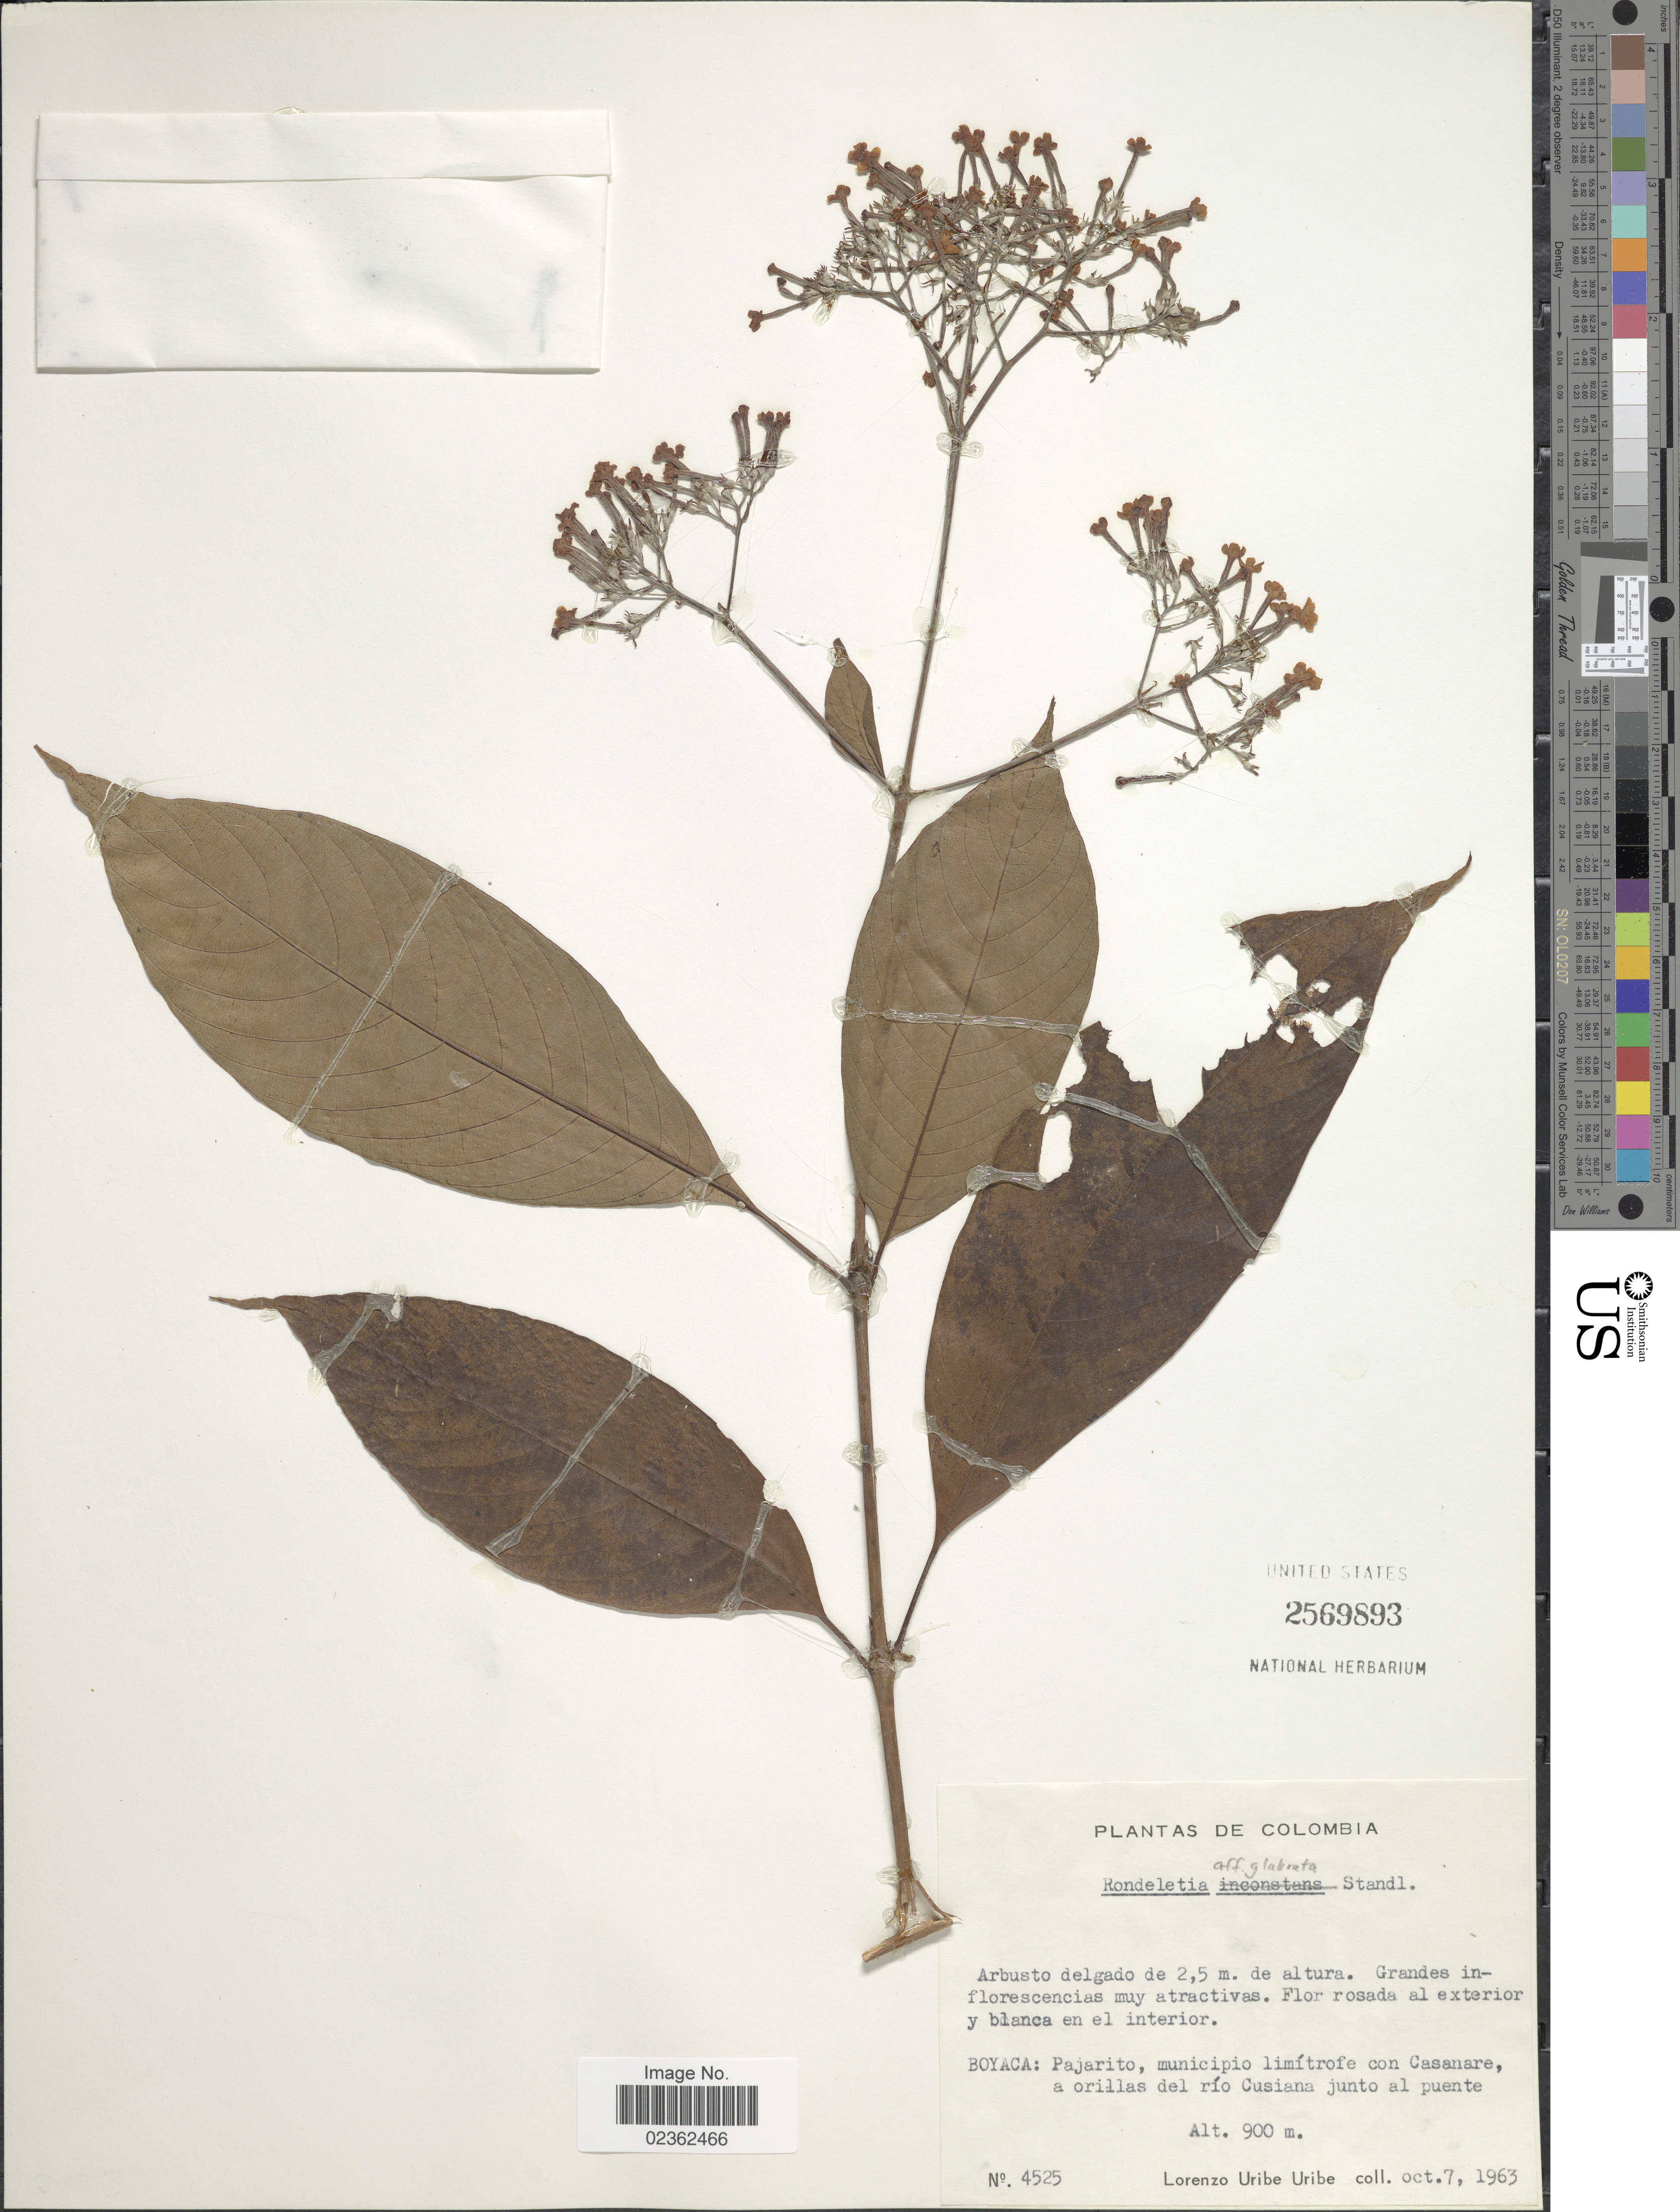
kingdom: Plantae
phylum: Tracheophyta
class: Magnoliopsida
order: Gentianales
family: Rubiaceae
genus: Arachnothryx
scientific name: Arachnothryx glabrata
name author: (Standl.) Steyerm.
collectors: L. Uribe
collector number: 4525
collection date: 1963-10-07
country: Colombia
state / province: Boyacá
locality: Municipio limitrofe con Casanar, a orillas del rio Cusiana junto al puente.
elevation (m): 900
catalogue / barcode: US 2569893